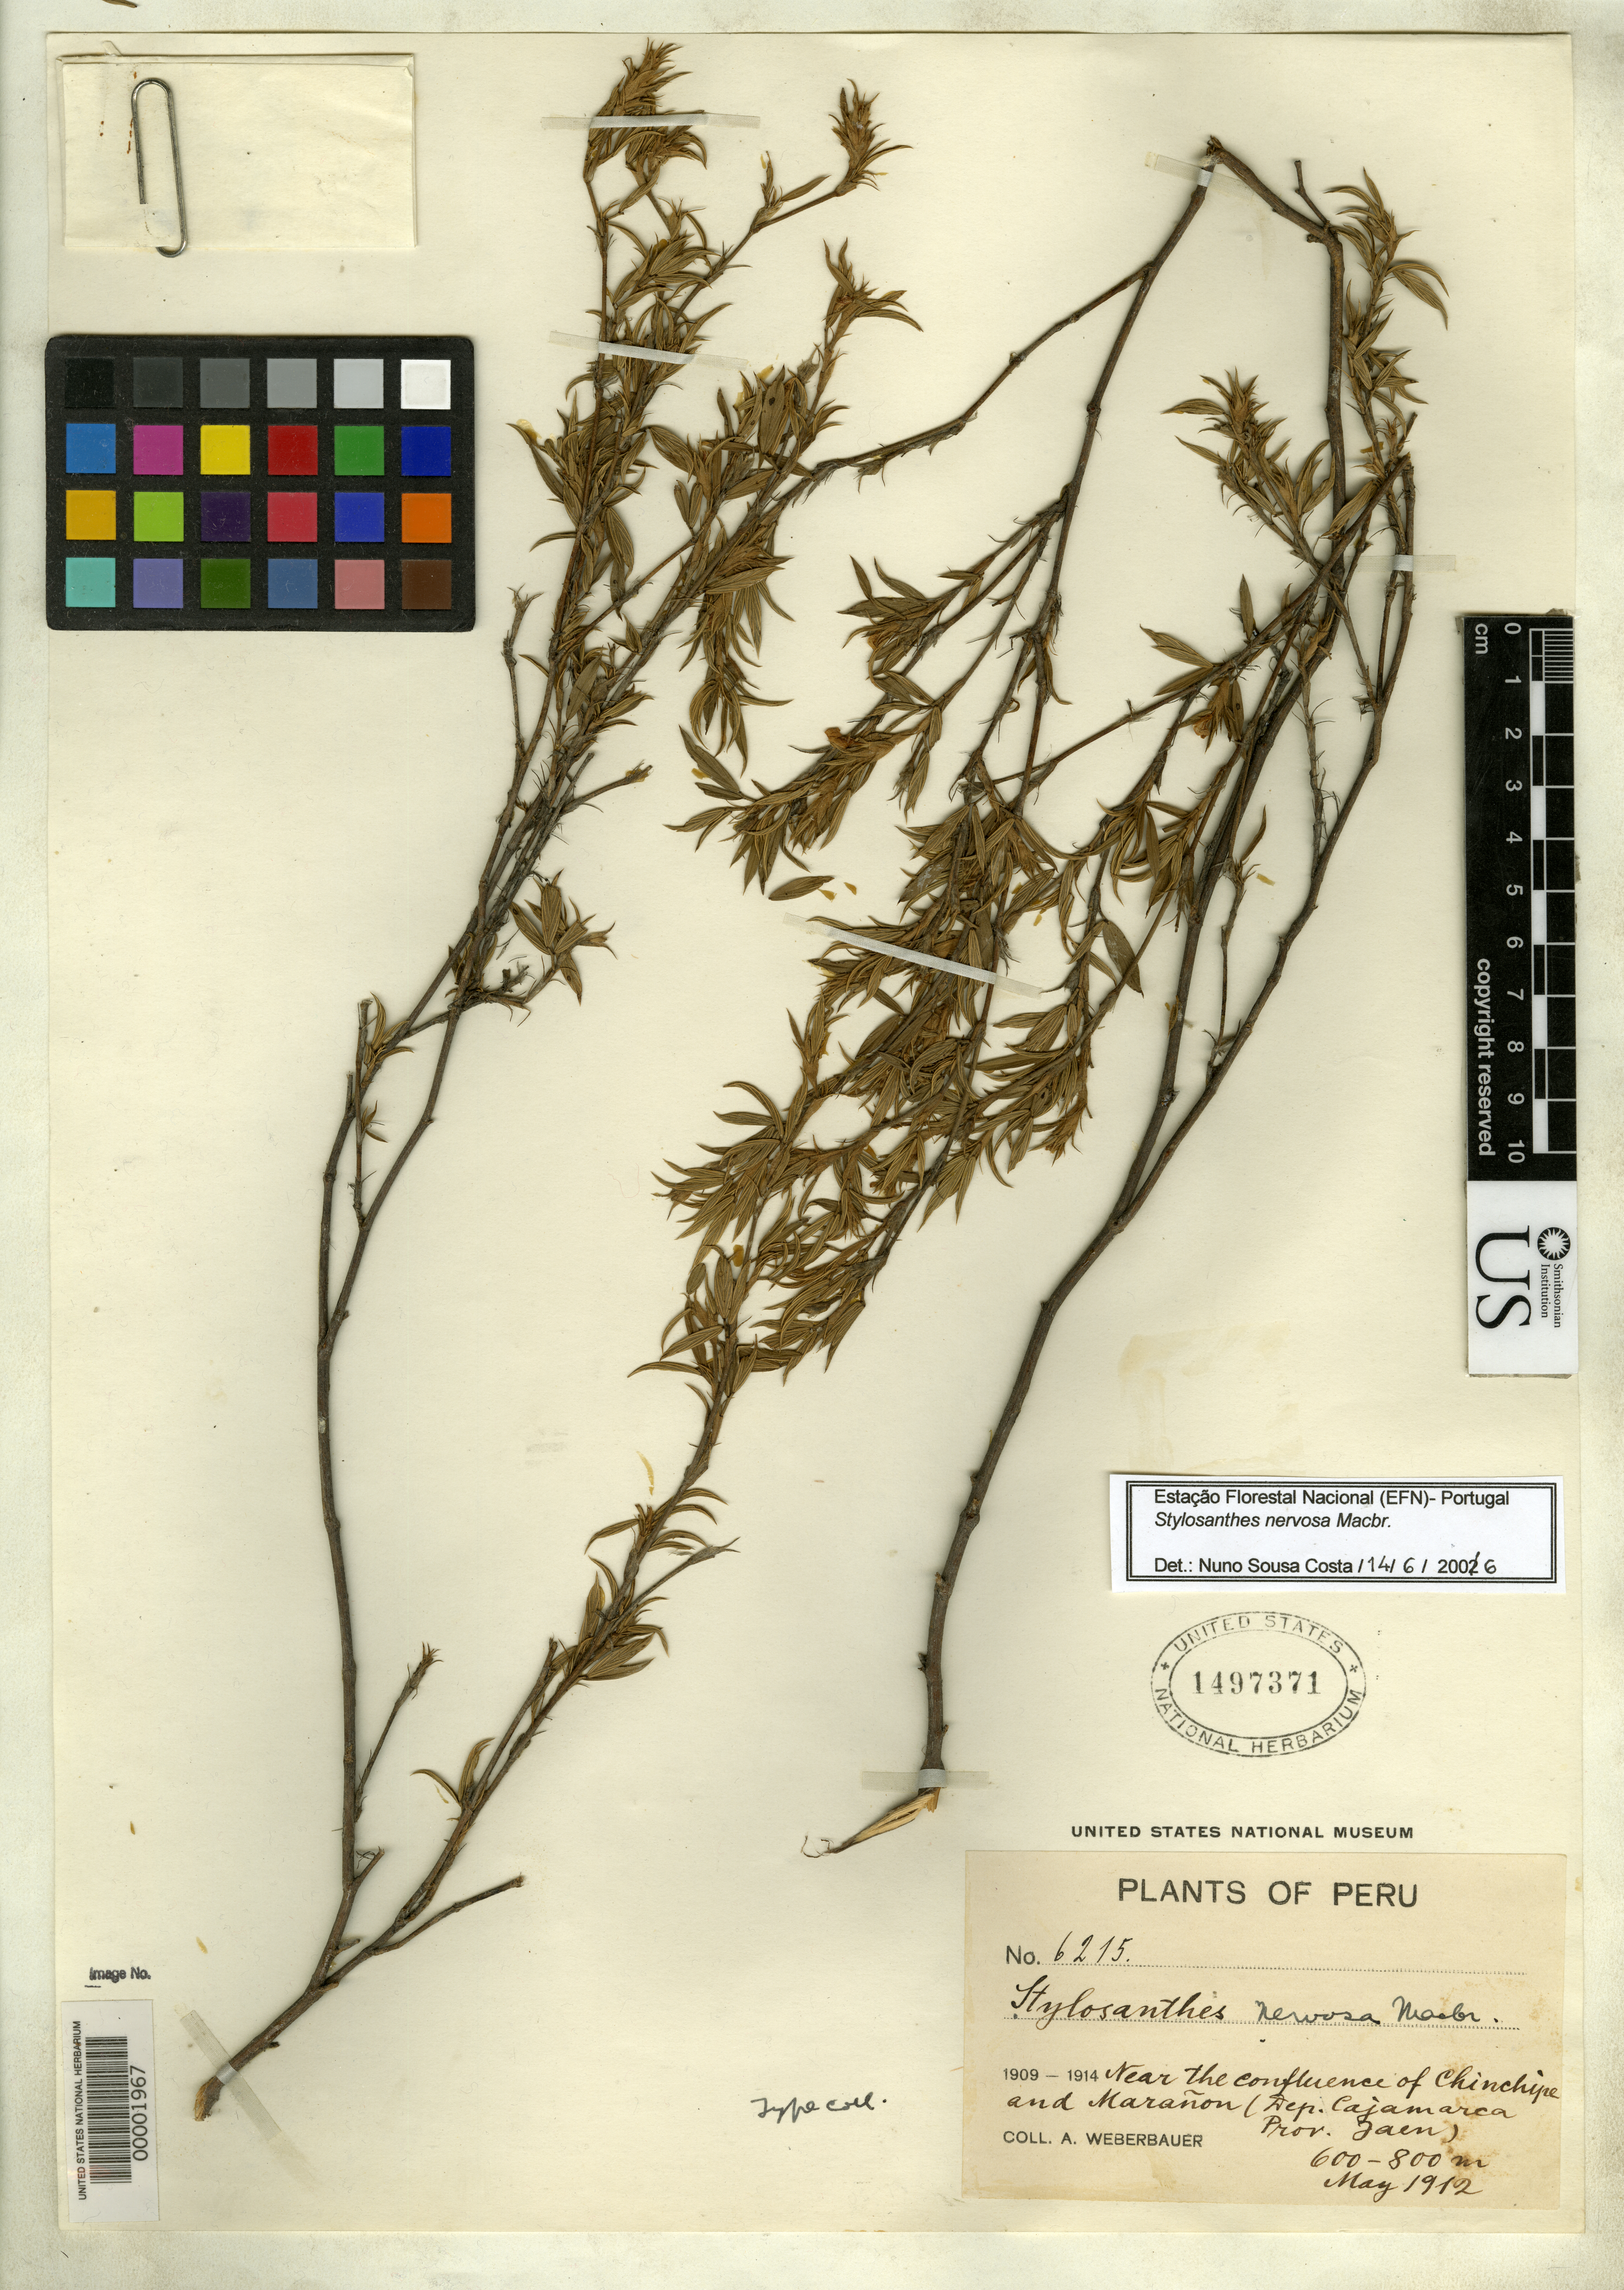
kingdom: Plantae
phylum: Tracheophyta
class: Magnoliopsida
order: Fabales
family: Fabaceae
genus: Stylosanthes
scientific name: Stylosanthes nervosa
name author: J.F. Macbr.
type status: Isotype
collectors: A. Weberbauer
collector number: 6215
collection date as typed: May 1912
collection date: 1912-05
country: Peru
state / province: Cajamarca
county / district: Jaén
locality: near the confluence of Chinchipe River and Maranon River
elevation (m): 600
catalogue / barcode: US 1497371